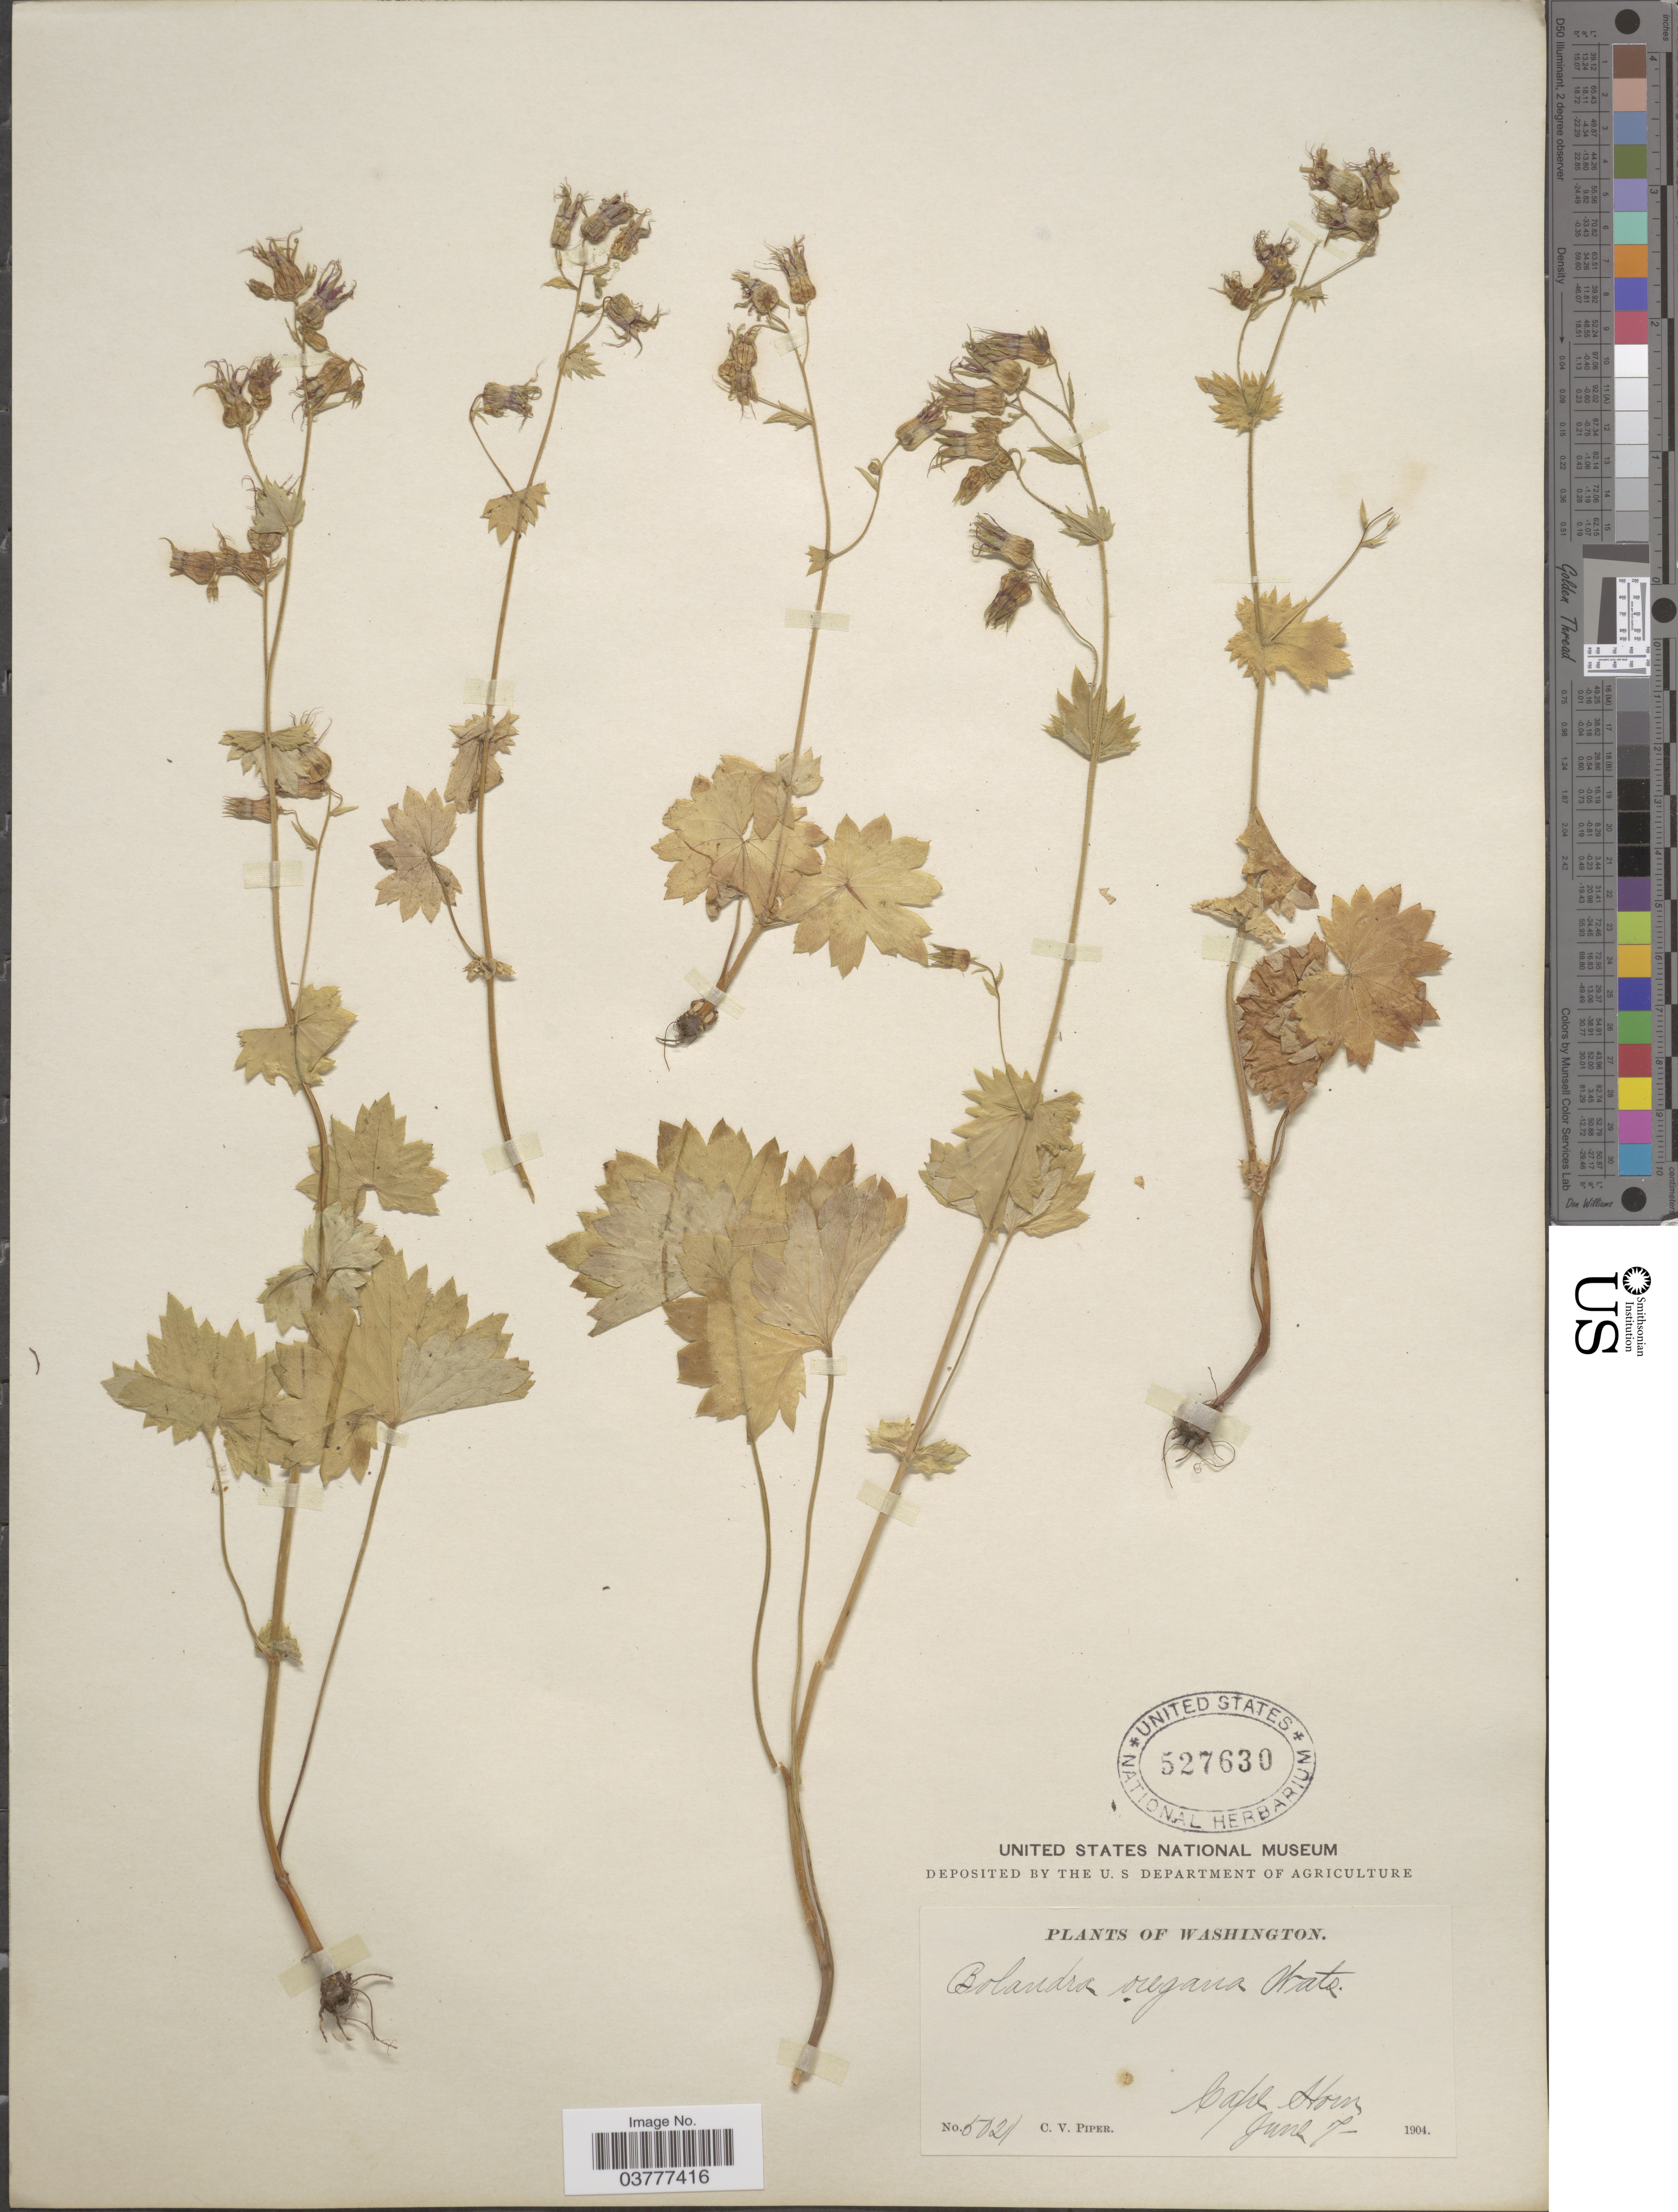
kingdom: Plantae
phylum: Tracheophyta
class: Magnoliopsida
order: Saxifragales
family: Saxifragaceae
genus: Bolandra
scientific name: Bolandra oregana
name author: S. Watson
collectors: C. V. Piper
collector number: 5021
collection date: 1904-06-07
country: United States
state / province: Washington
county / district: Skamania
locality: Cape Horn.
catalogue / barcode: US 527630